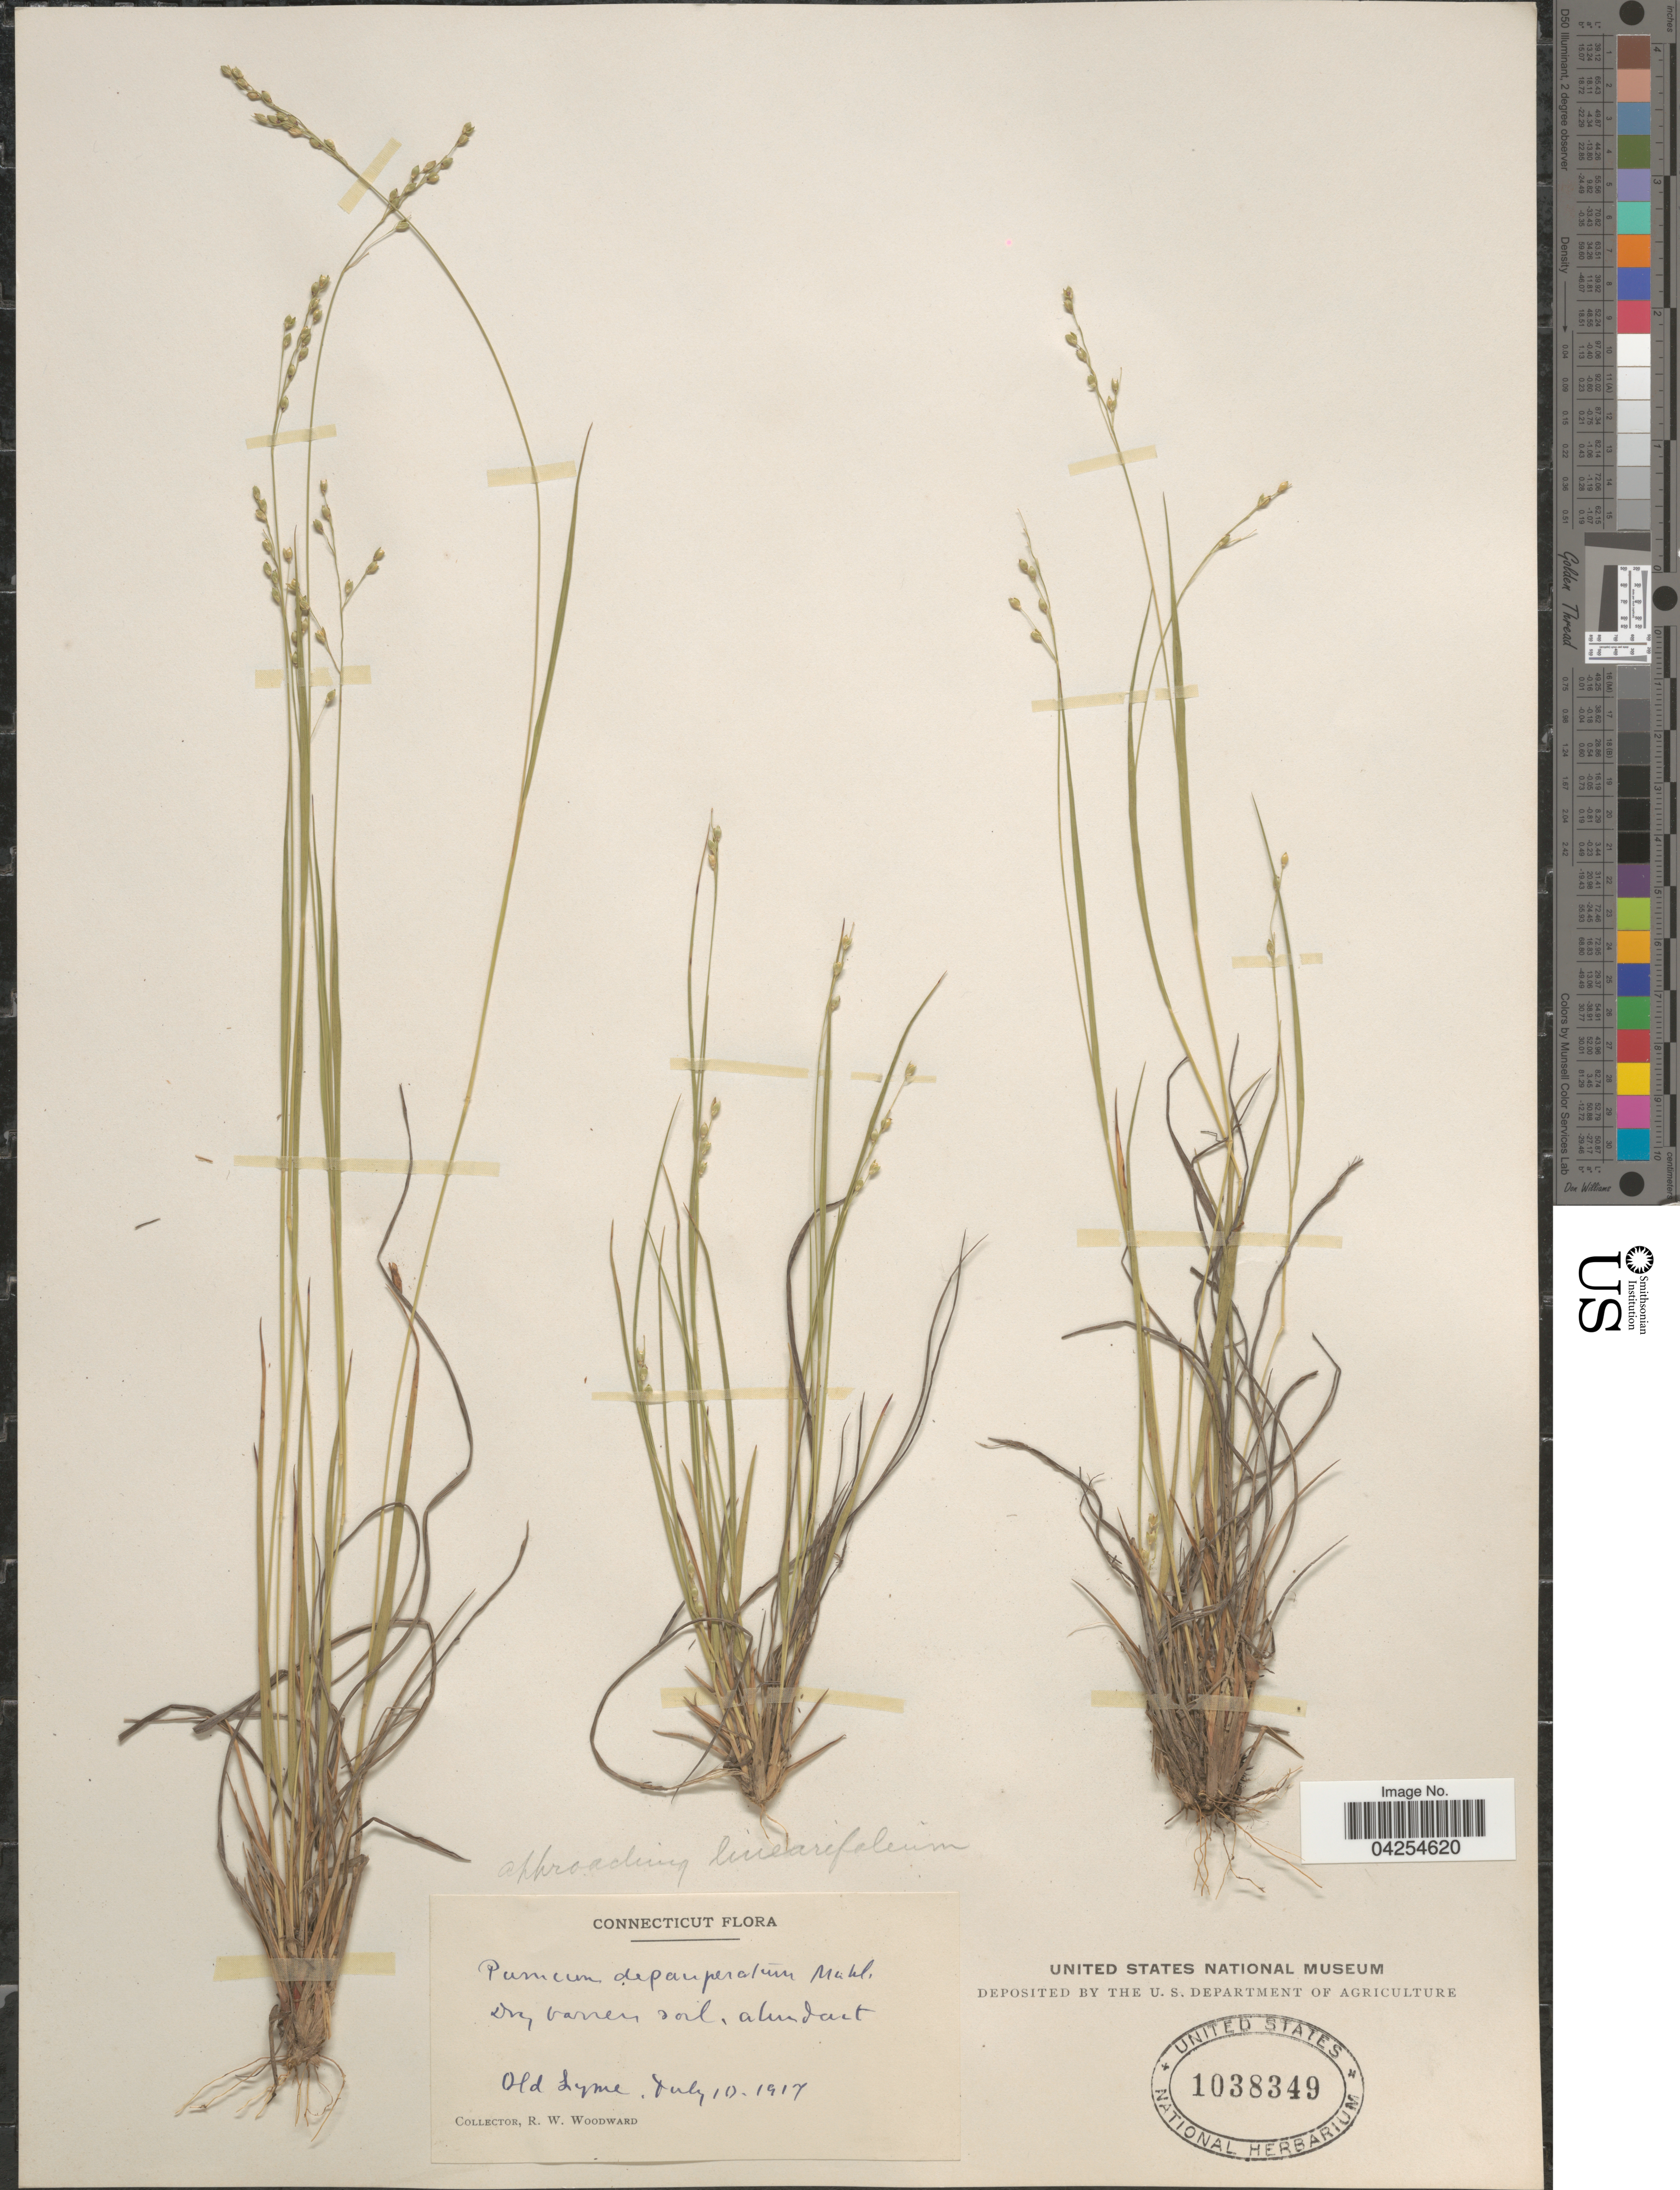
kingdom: Plantae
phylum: Tracheophyta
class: Liliopsida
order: Poales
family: Poaceae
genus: Dichanthelium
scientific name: Dichanthelium depauperatum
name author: (Muhl.) Gould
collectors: R. Woodward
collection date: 1917-07-10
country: United States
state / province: Connecticut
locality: Old Lyme.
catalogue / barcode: US 1038349